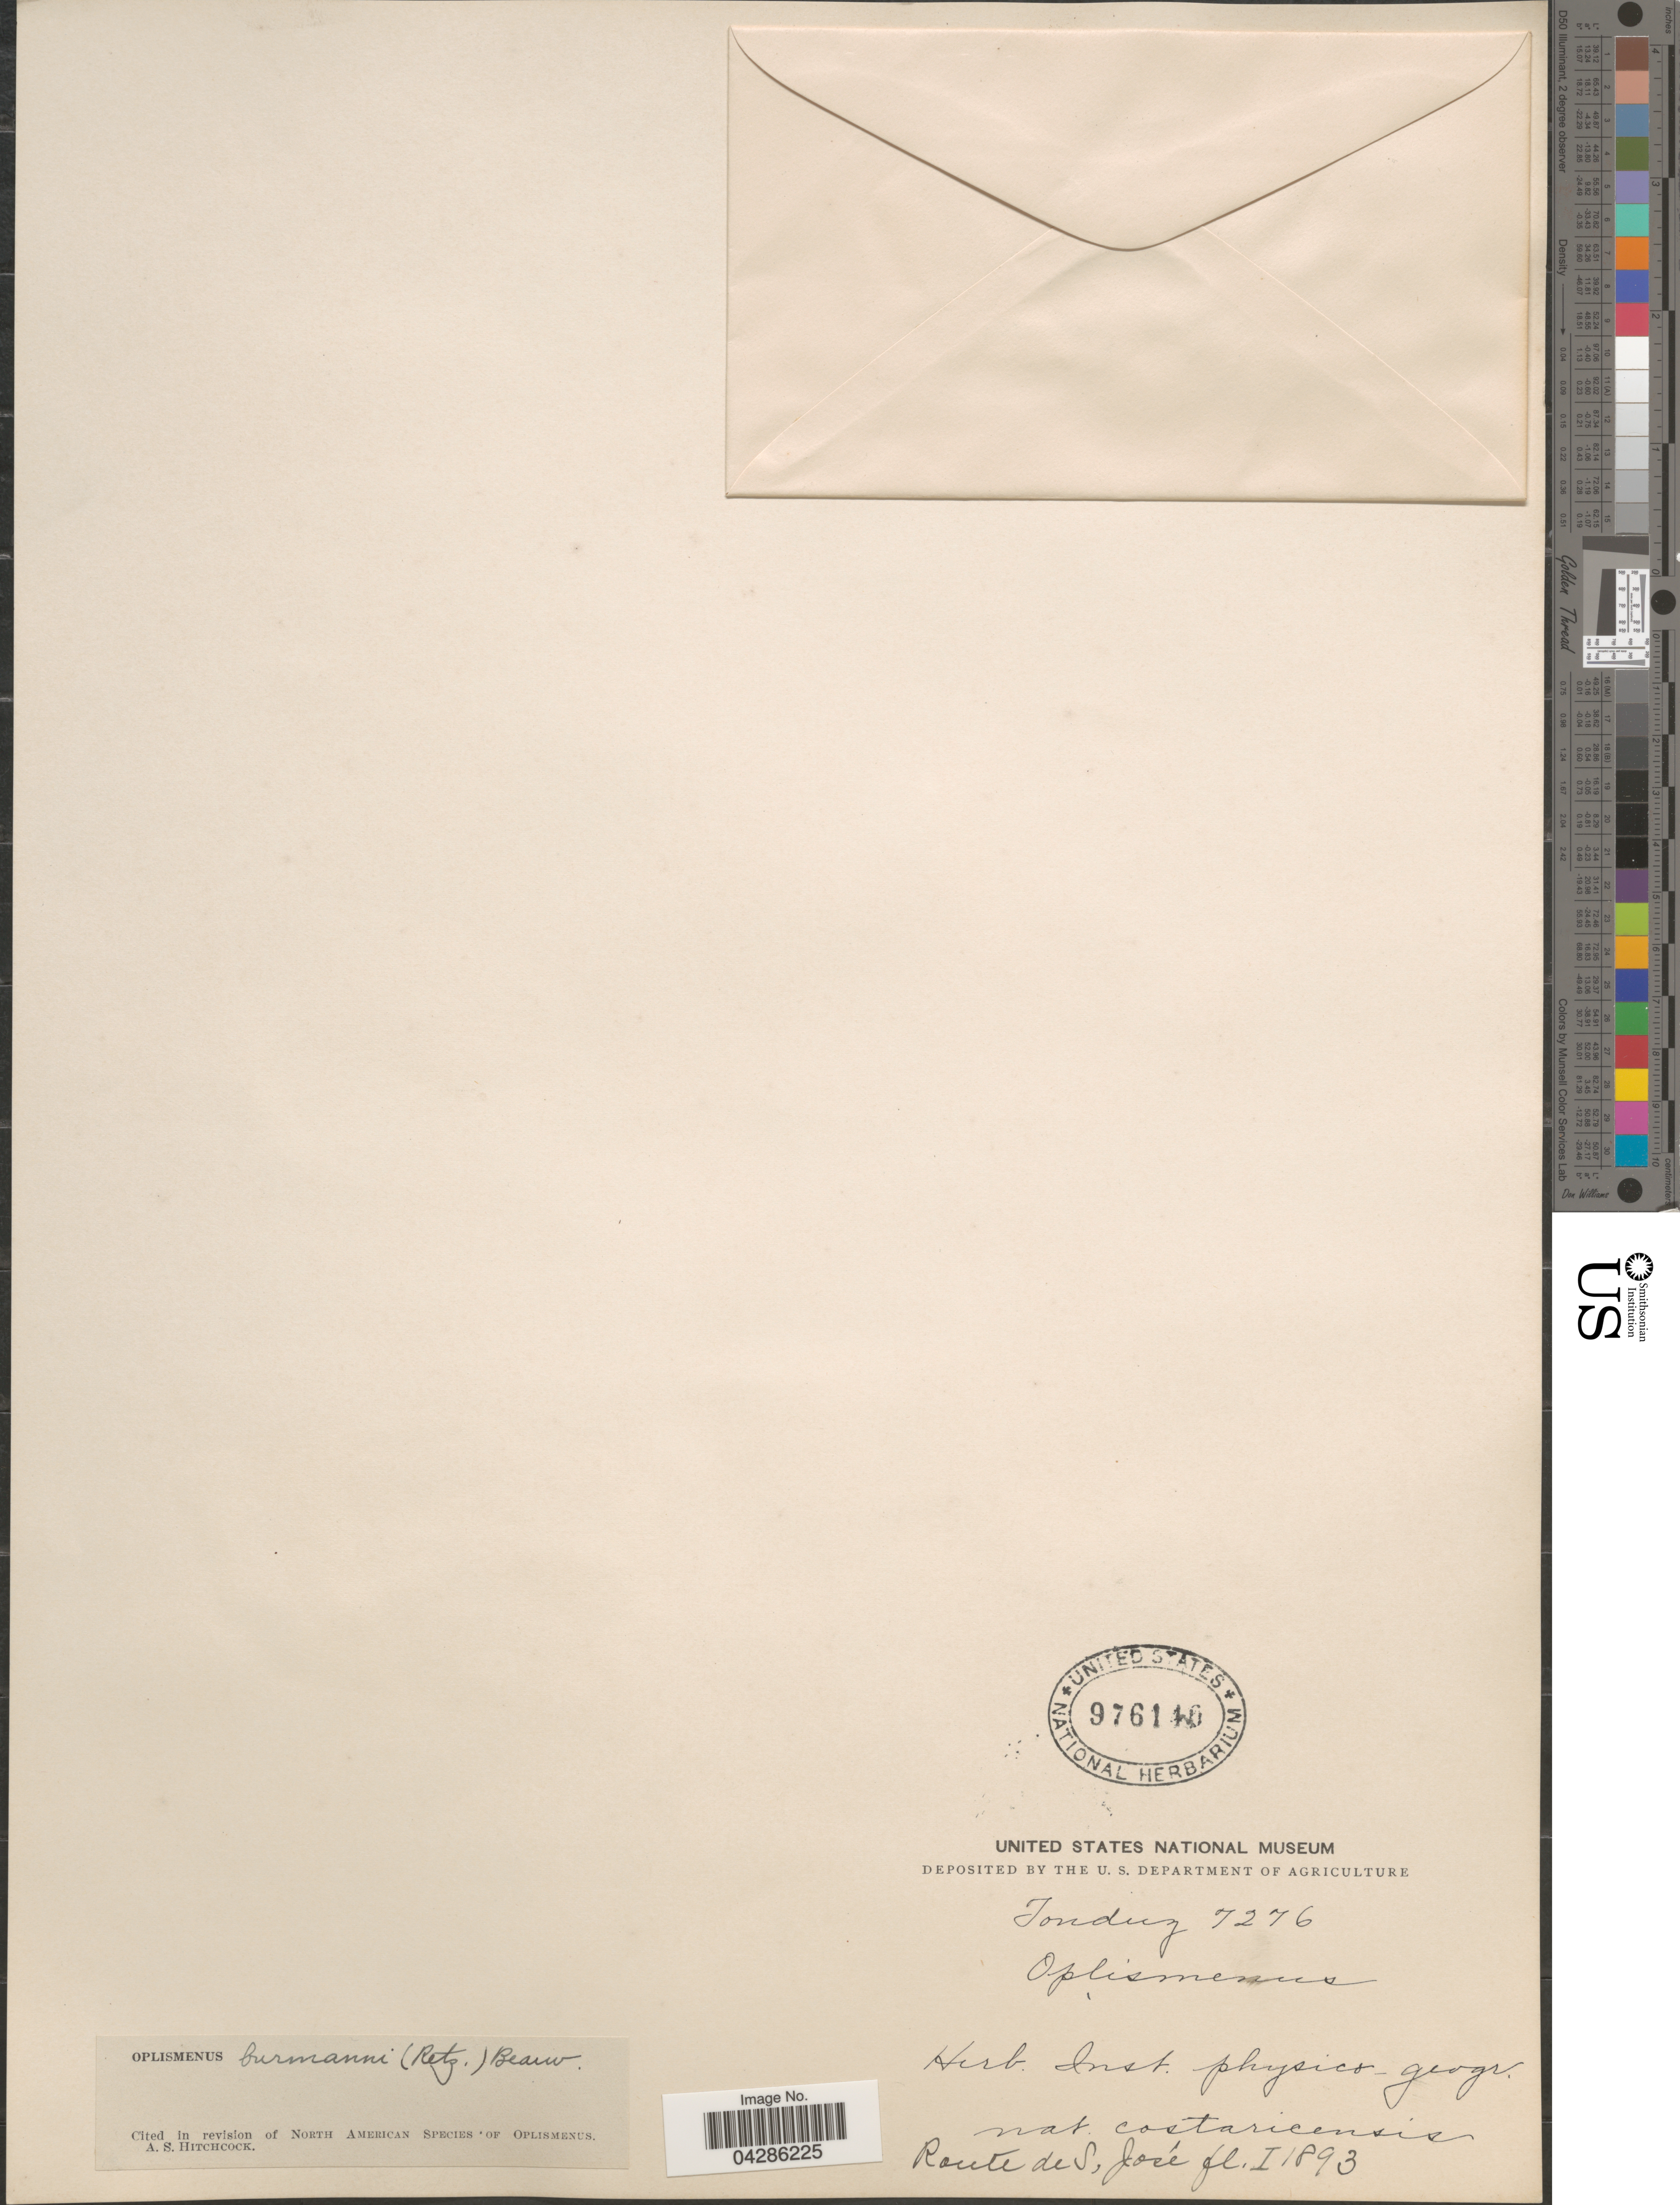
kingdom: Plantae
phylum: Tracheophyta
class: Liliopsida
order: Poales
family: Poaceae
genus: Oplismenus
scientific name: Oplismenus burmannii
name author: (Retz.) P. Beauv.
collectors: Tonduz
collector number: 7276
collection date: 1893-01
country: Costa Rica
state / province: San José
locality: Route de S. José.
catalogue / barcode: US 976140